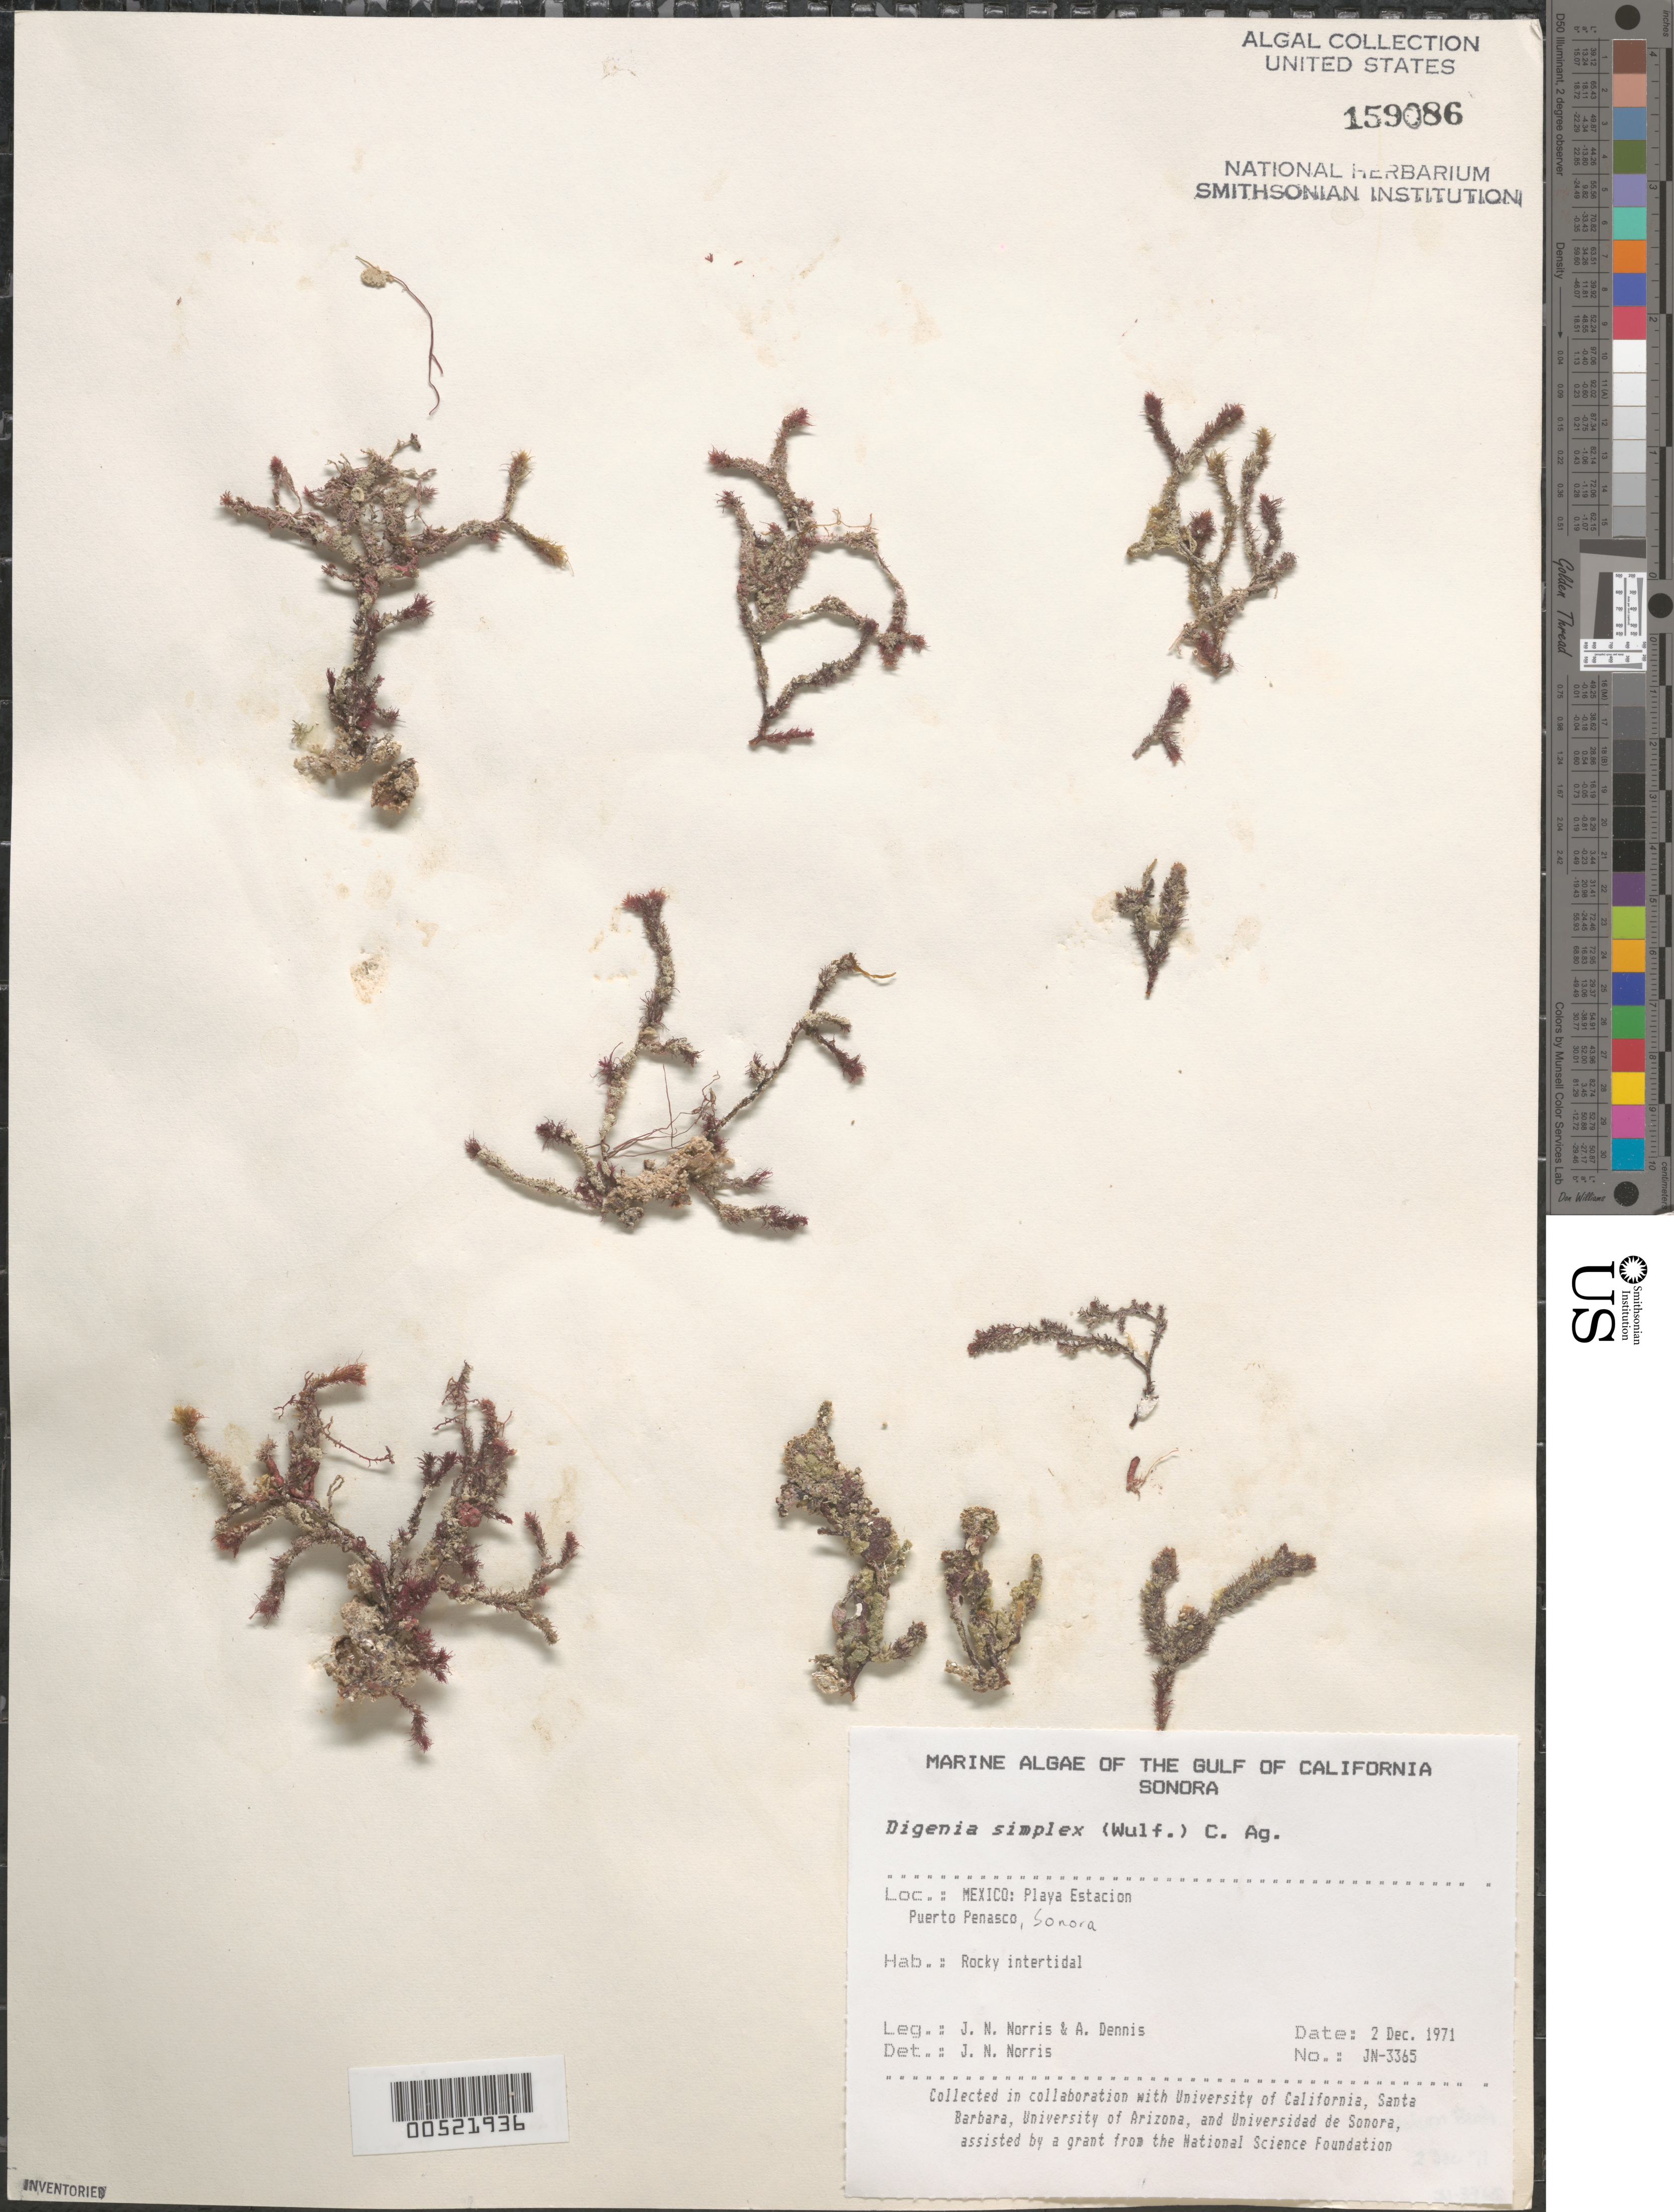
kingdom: Plantae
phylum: Rhodophyta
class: Florideophyceae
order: Ceramiales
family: Rhodomelaceae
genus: Digenea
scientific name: Digenea simplex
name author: (Wulfen) C. Agardh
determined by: Norris, James N.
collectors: J. N. Norris & A. Dennis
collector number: JN-3365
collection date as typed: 02 Dec 1971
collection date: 1971-12-02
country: Mexico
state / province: Sonora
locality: Playa Estacion, Puerto Penasco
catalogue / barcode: US 159086